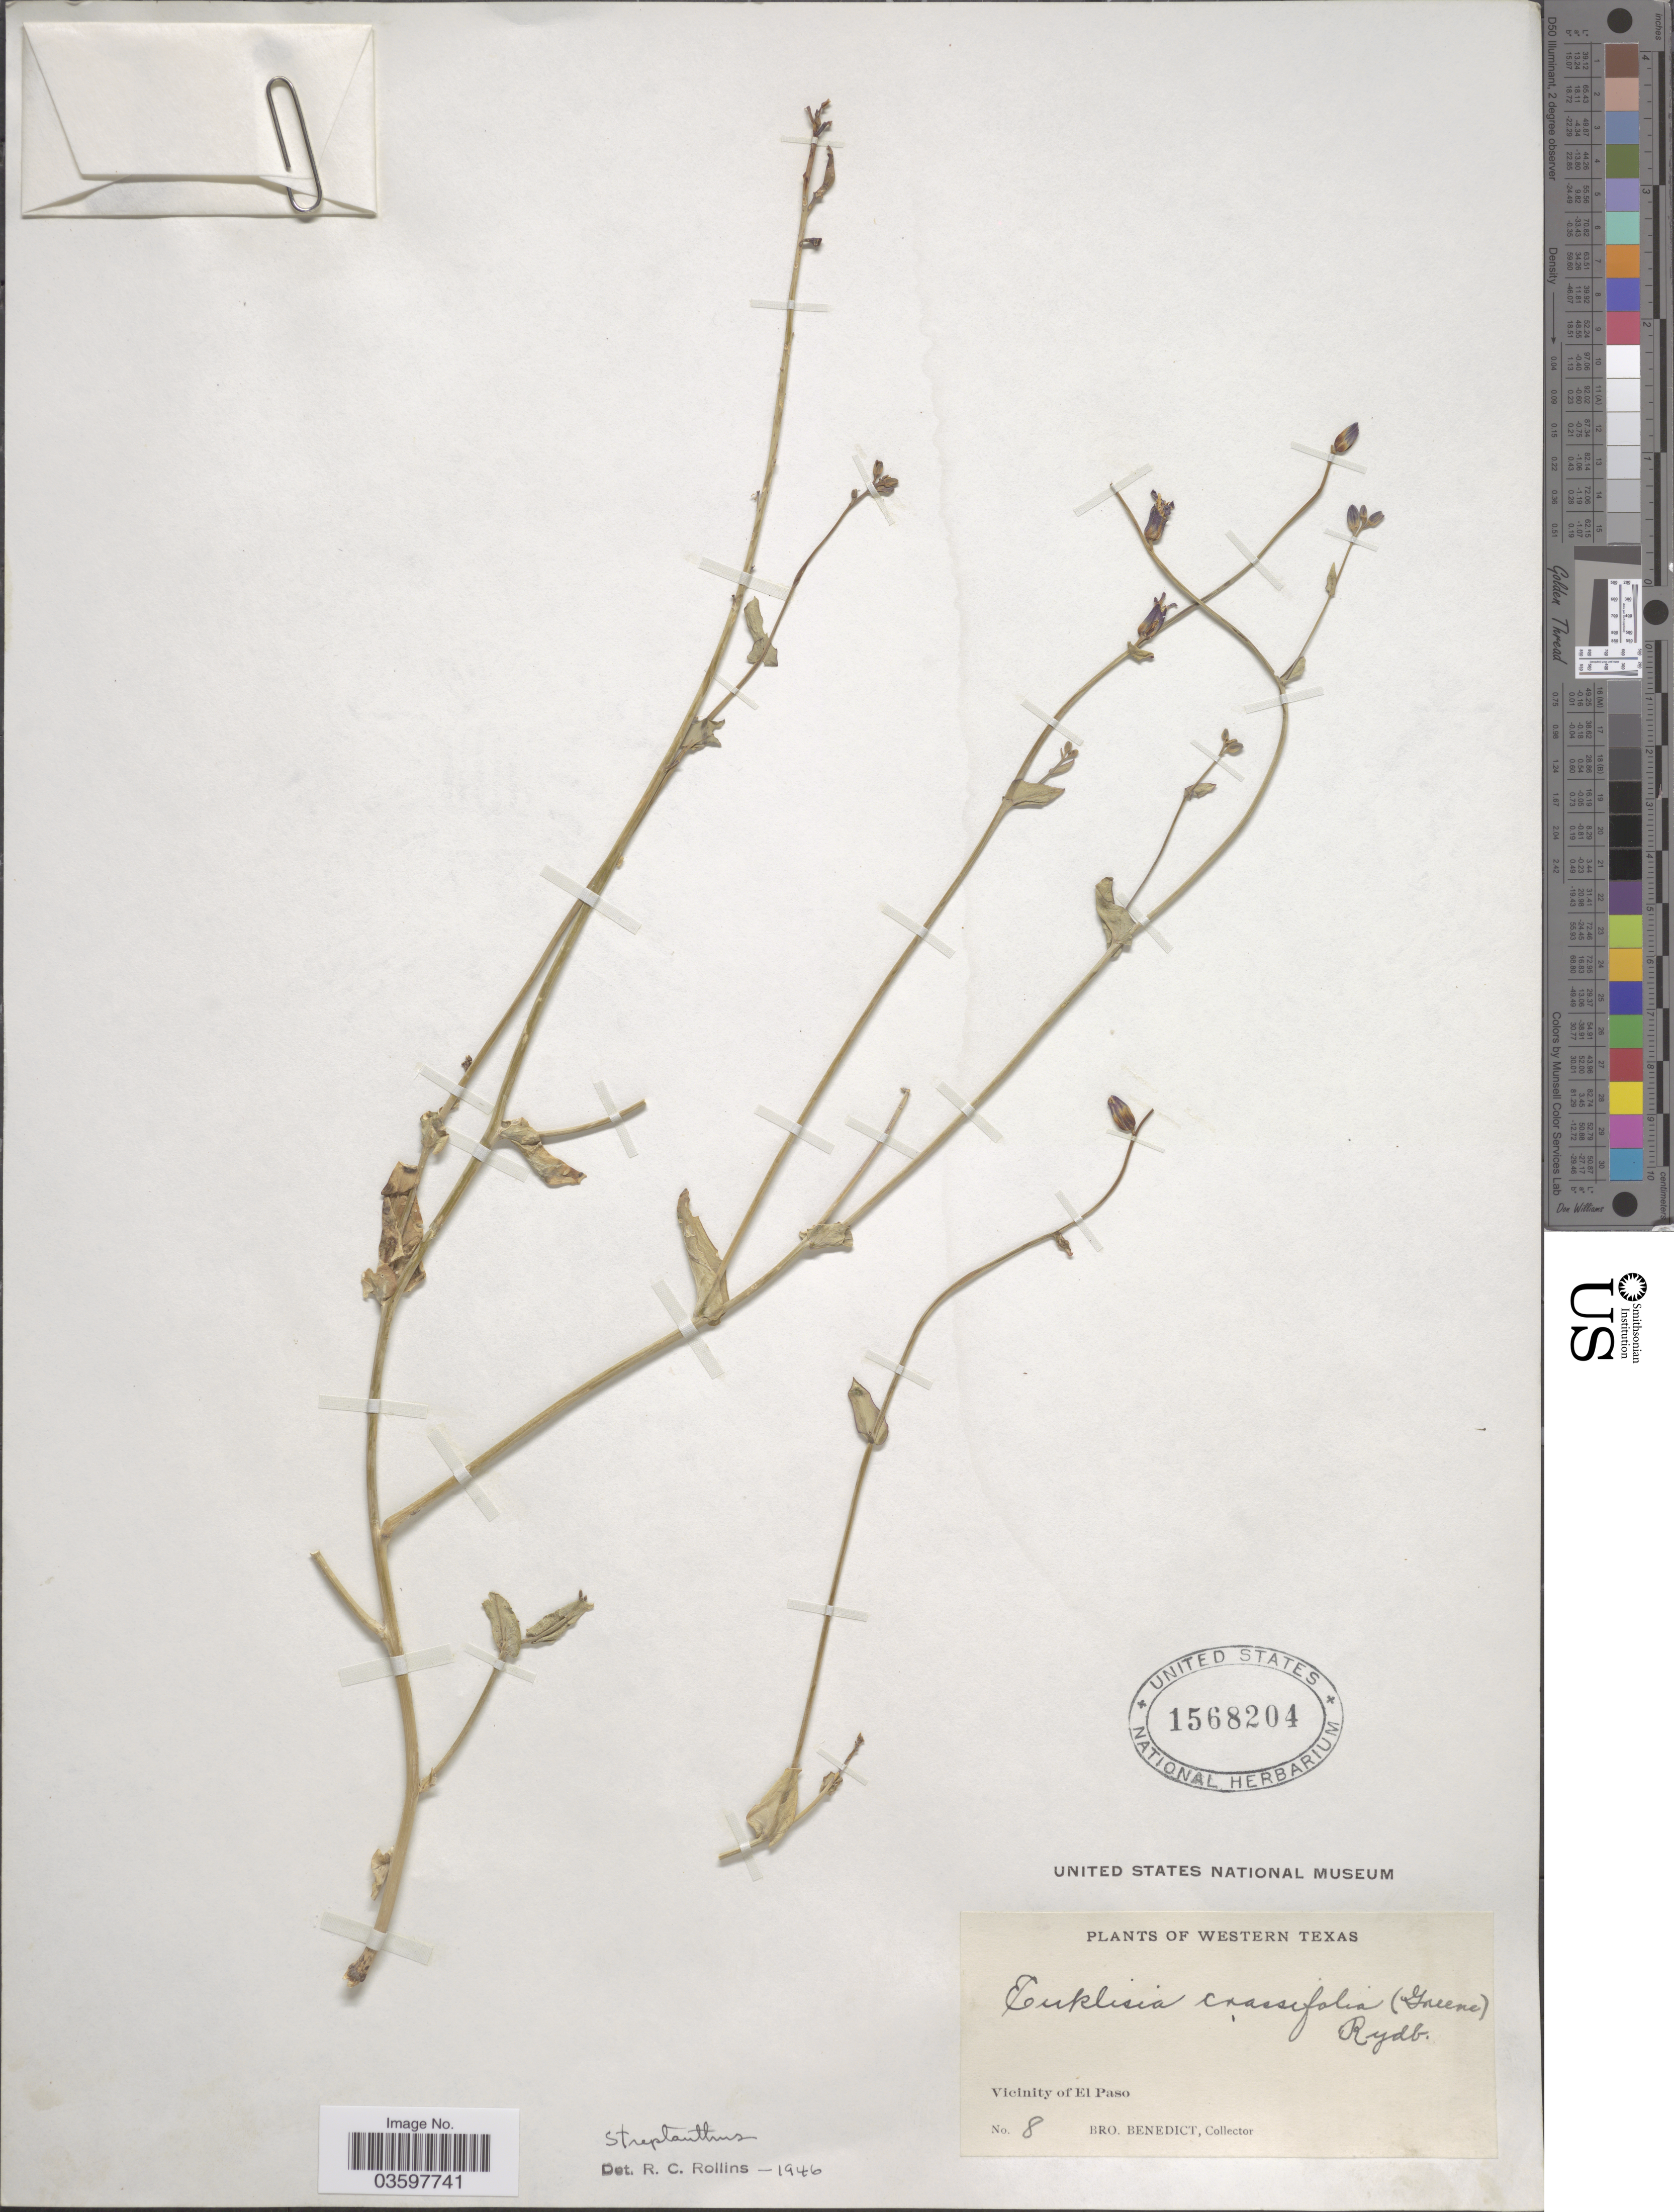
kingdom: Plantae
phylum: Tracheophyta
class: Magnoliopsida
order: Brassicales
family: Brassicaceae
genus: Streptanthus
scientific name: Streptanthus sp.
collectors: Bro. Benedict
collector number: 8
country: United States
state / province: Texas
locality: Western Texas. Vicinity of El Paso.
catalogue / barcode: US 1568204